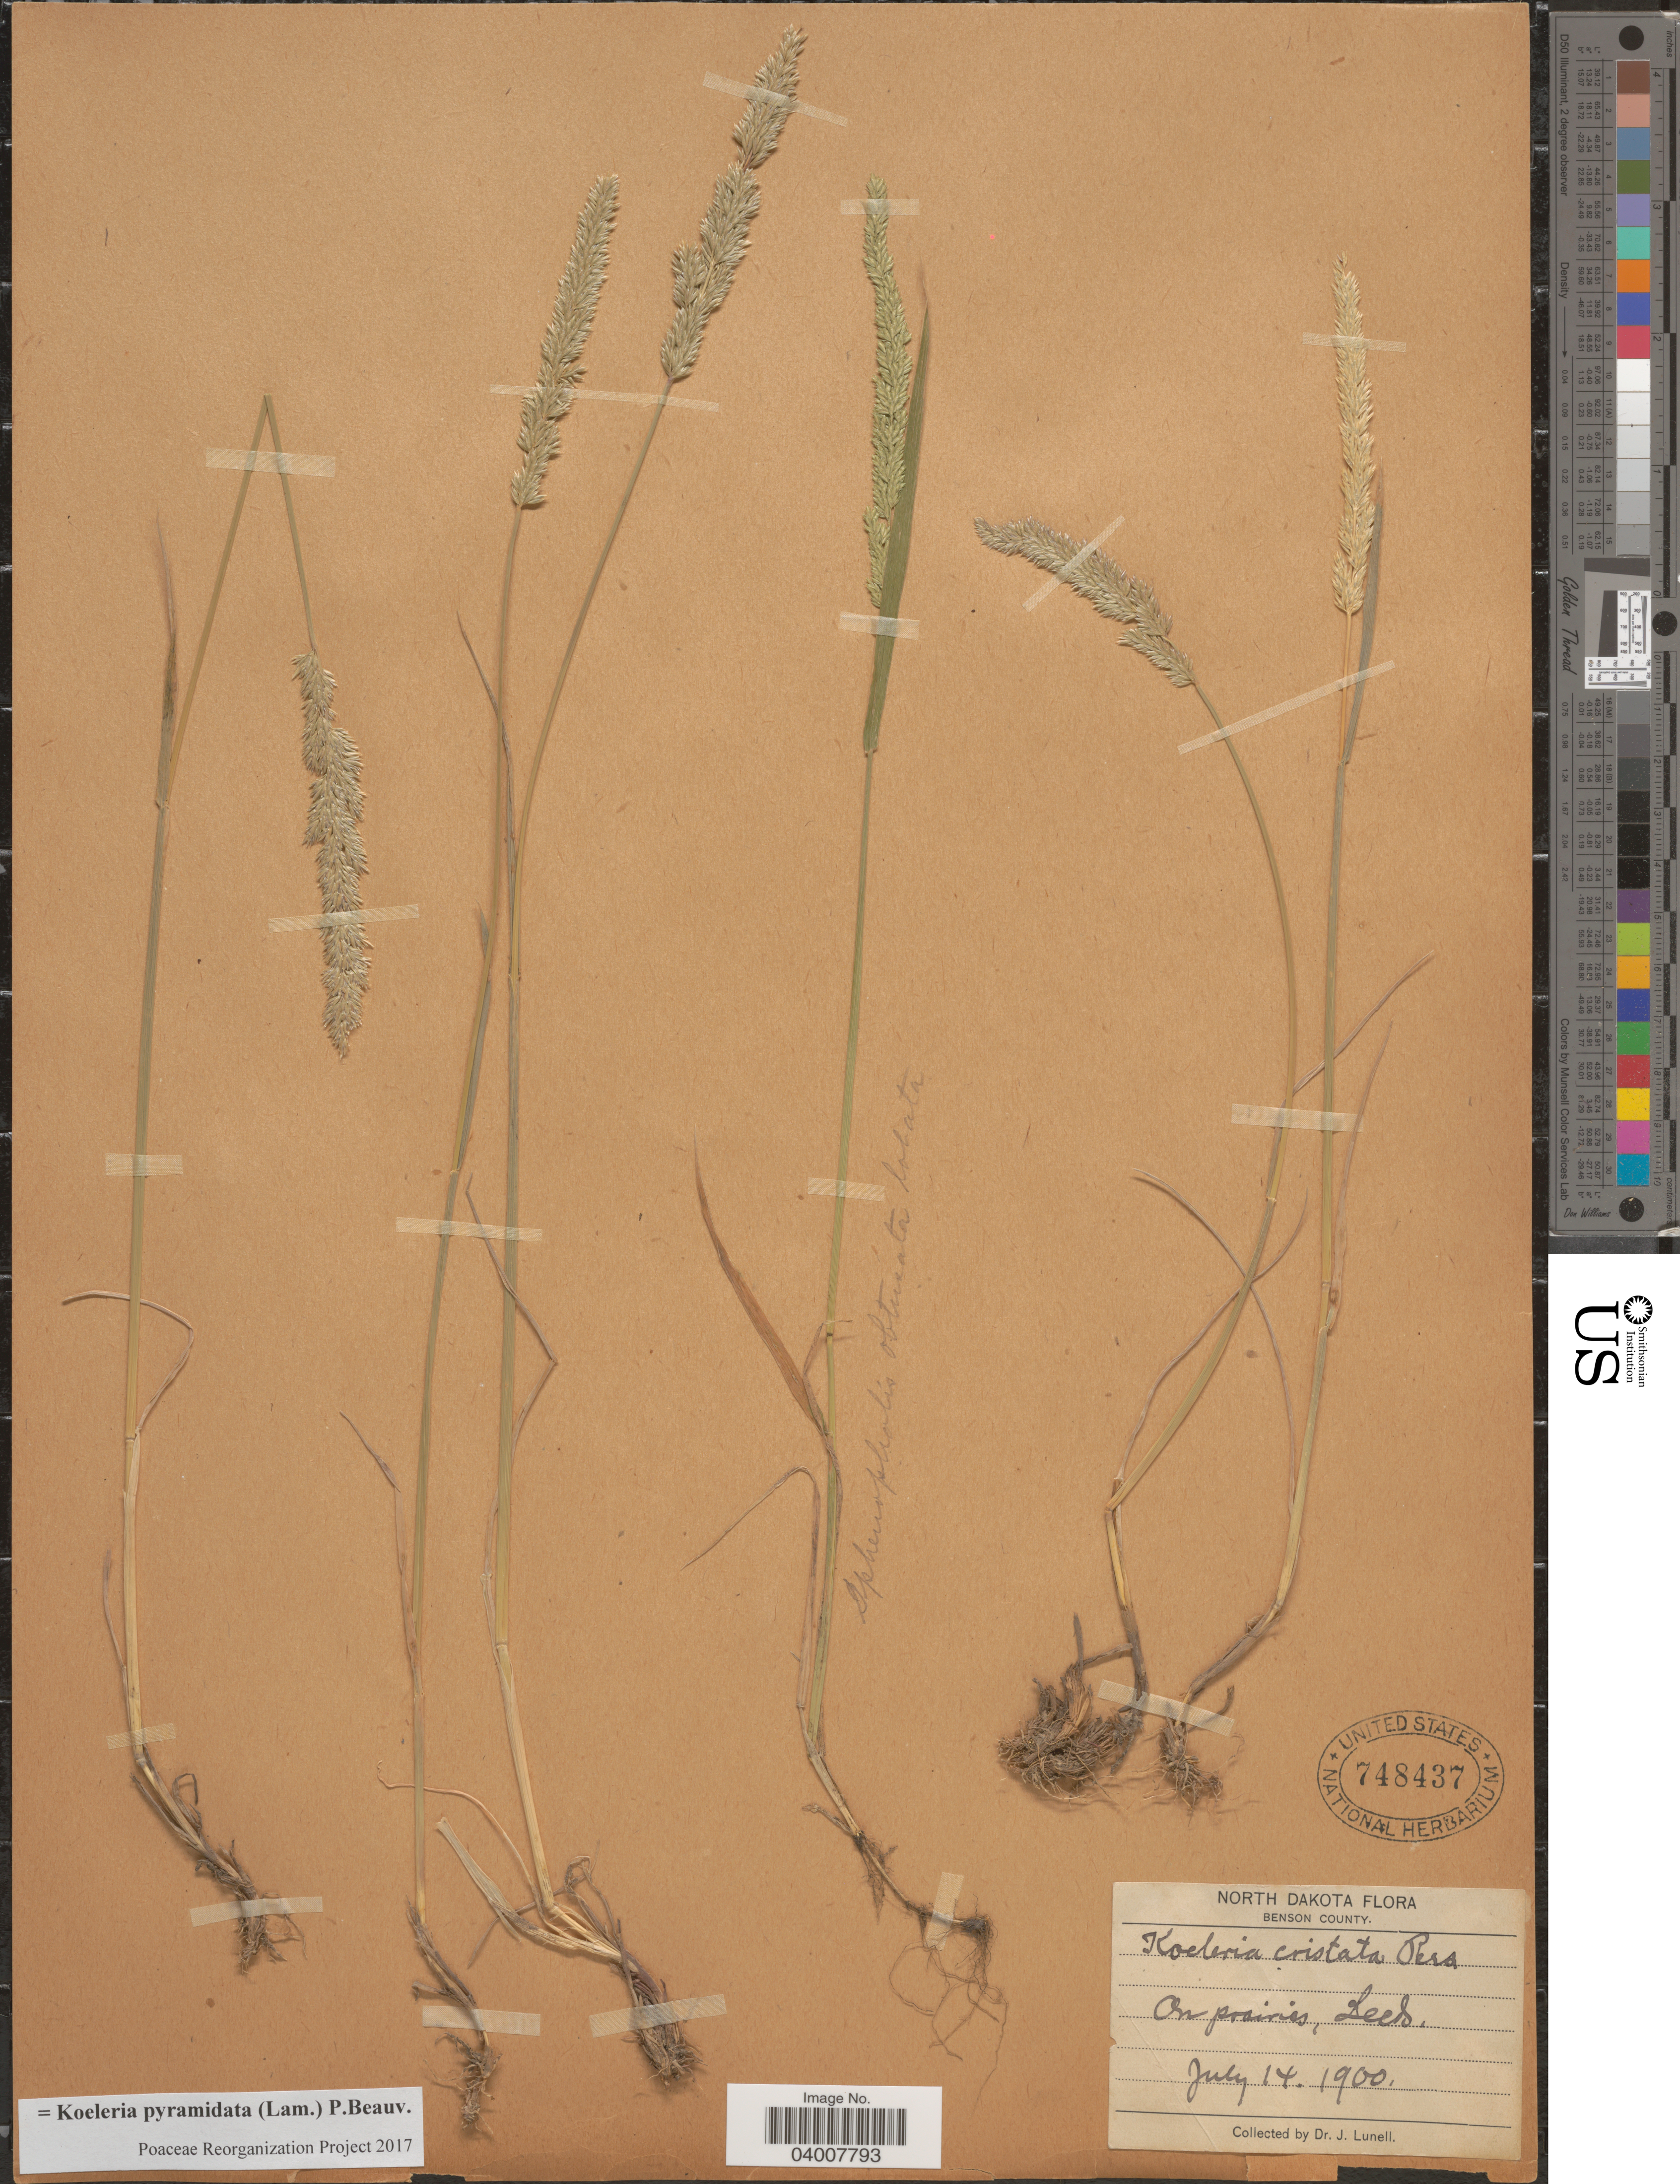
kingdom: Plantae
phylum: Tracheophyta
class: Liliopsida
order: Poales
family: Poaceae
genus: Koeleria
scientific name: Koeleria pyramidata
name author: (Lam.) P. Beauv.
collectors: J. Lunell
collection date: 1900-07-14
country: United States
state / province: North Dakota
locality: On prairies, Leeds.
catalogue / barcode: US 748437